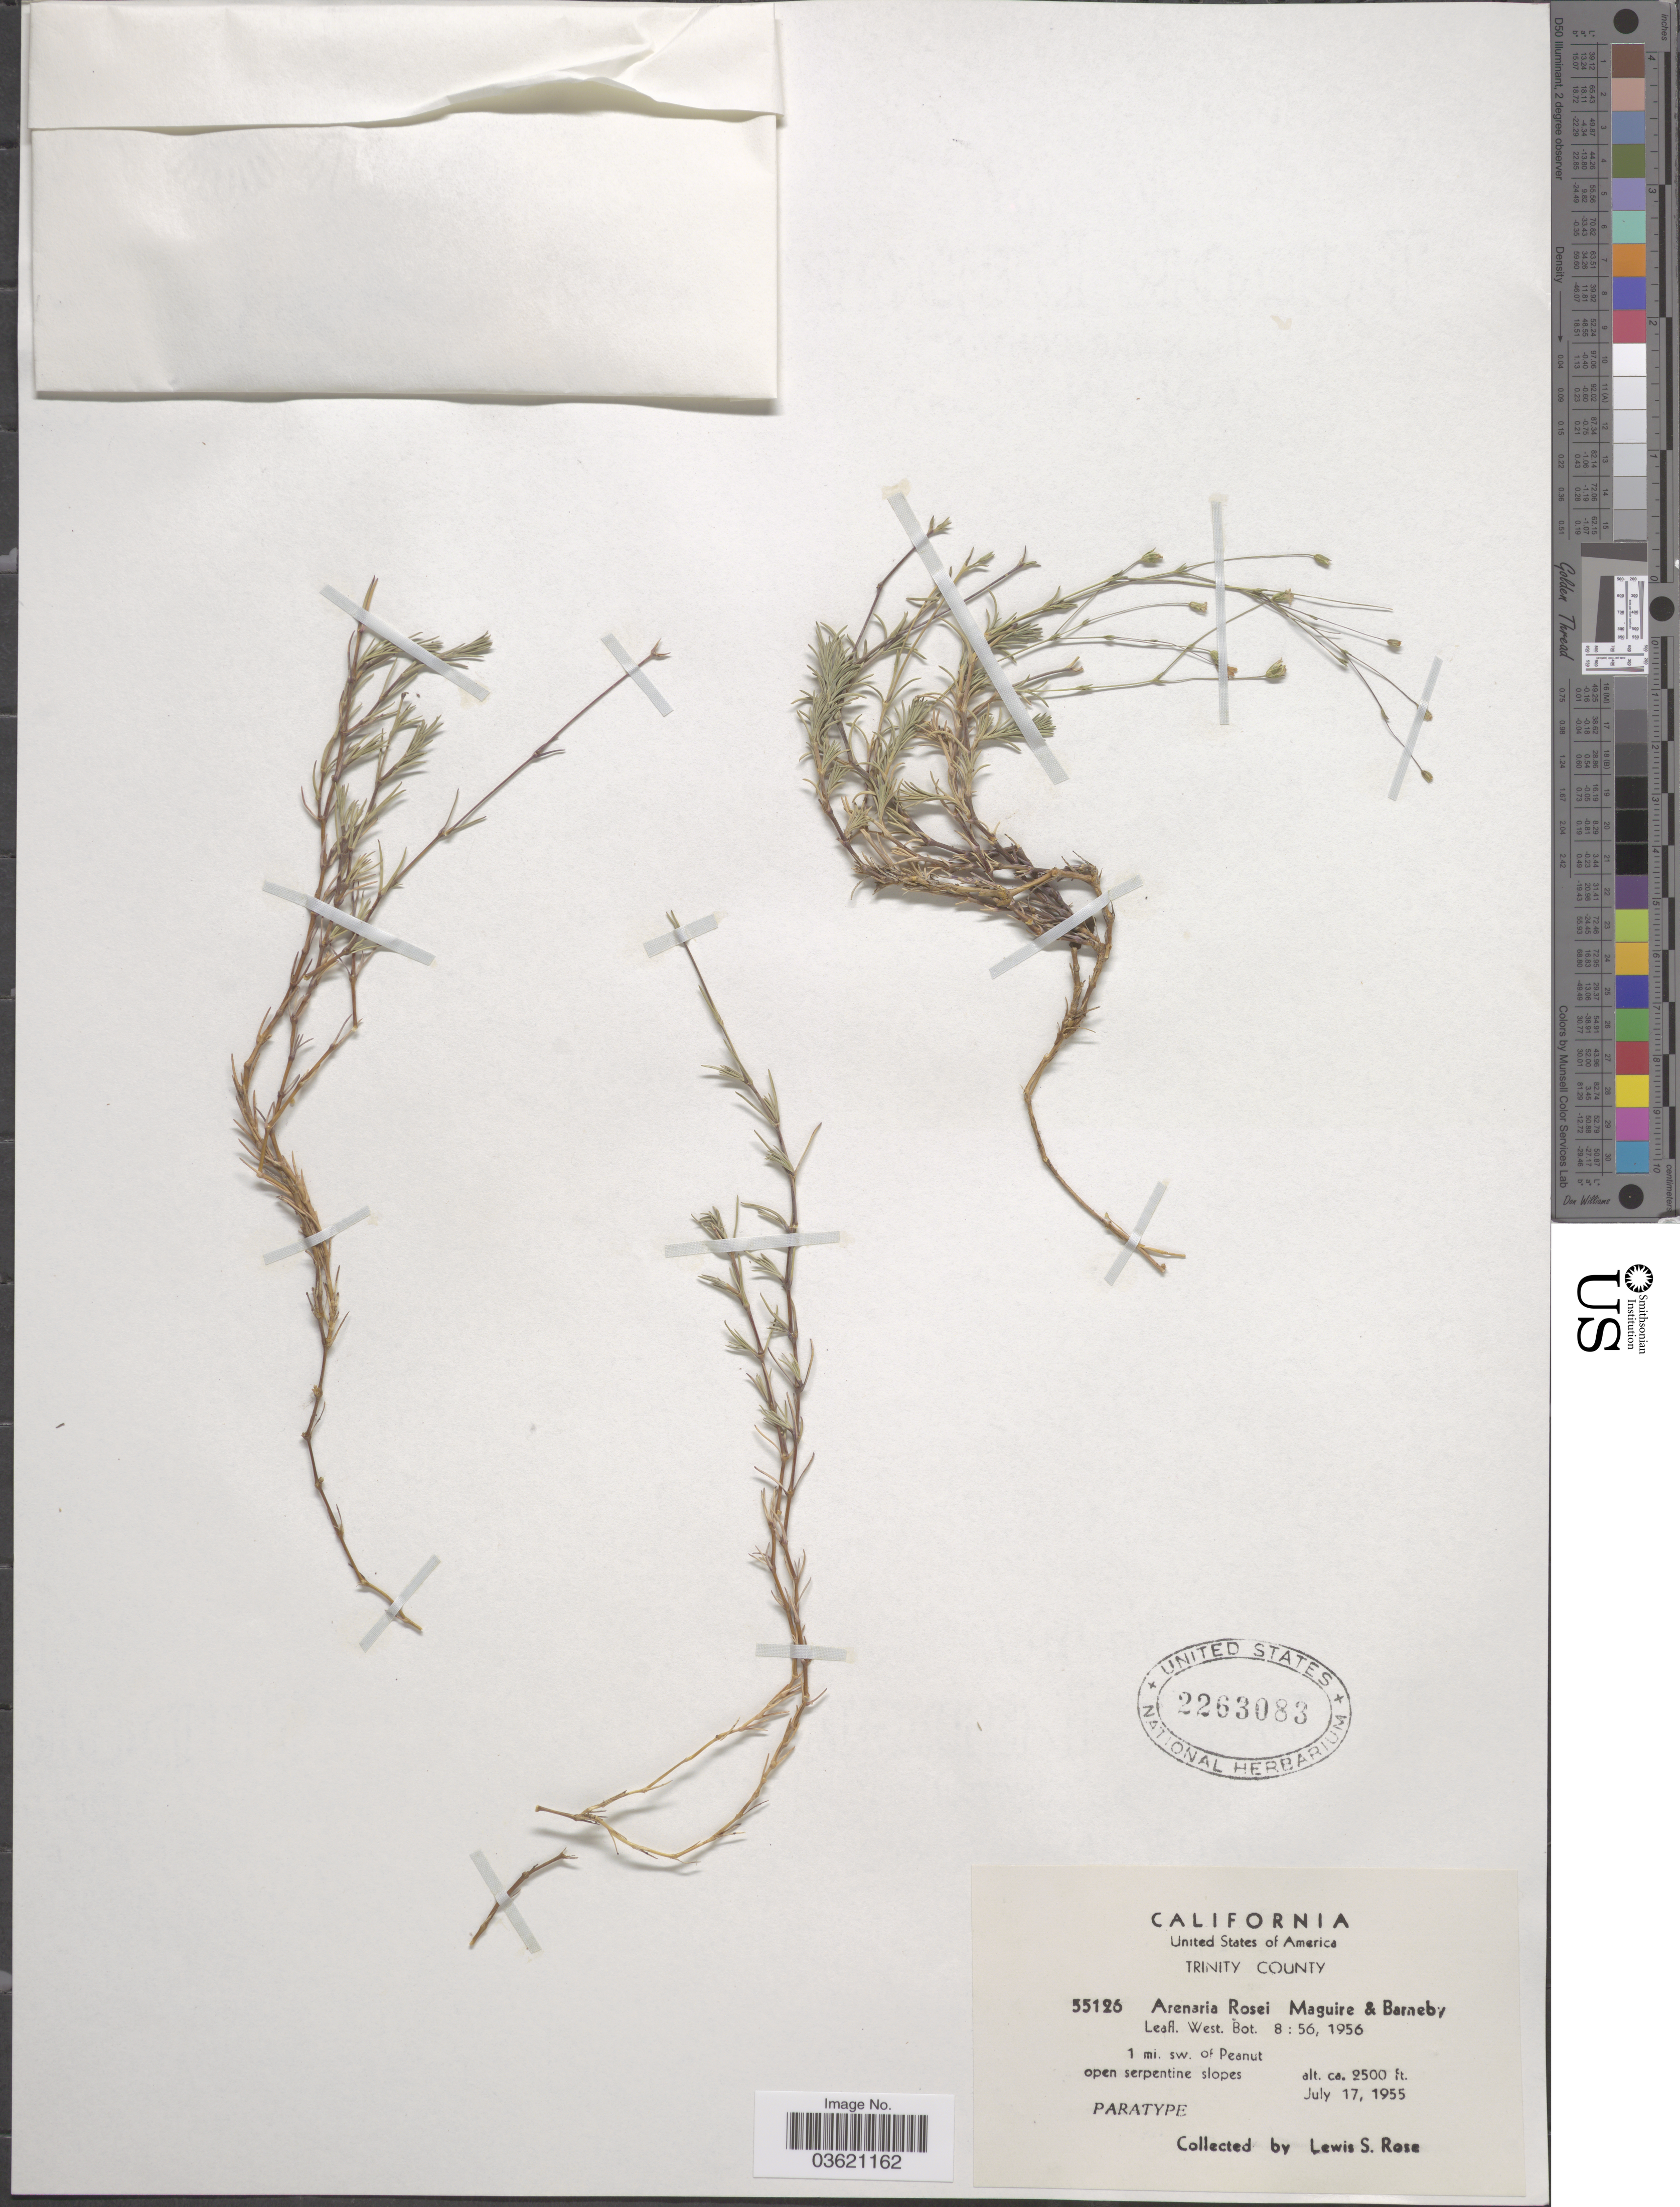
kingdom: Plantae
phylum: Tracheophyta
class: Magnoliopsida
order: Caryophyllales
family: Caryophyllaceae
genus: Arenaria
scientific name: Arenaria rosei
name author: Maguire & Barneby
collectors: L. S. Rose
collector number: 55126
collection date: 1955-07-17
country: United States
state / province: California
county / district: Trinity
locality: Trinity County. 1 mi. sw. of Peanut open serpentine slopes.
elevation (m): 762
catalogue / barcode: US 2263083